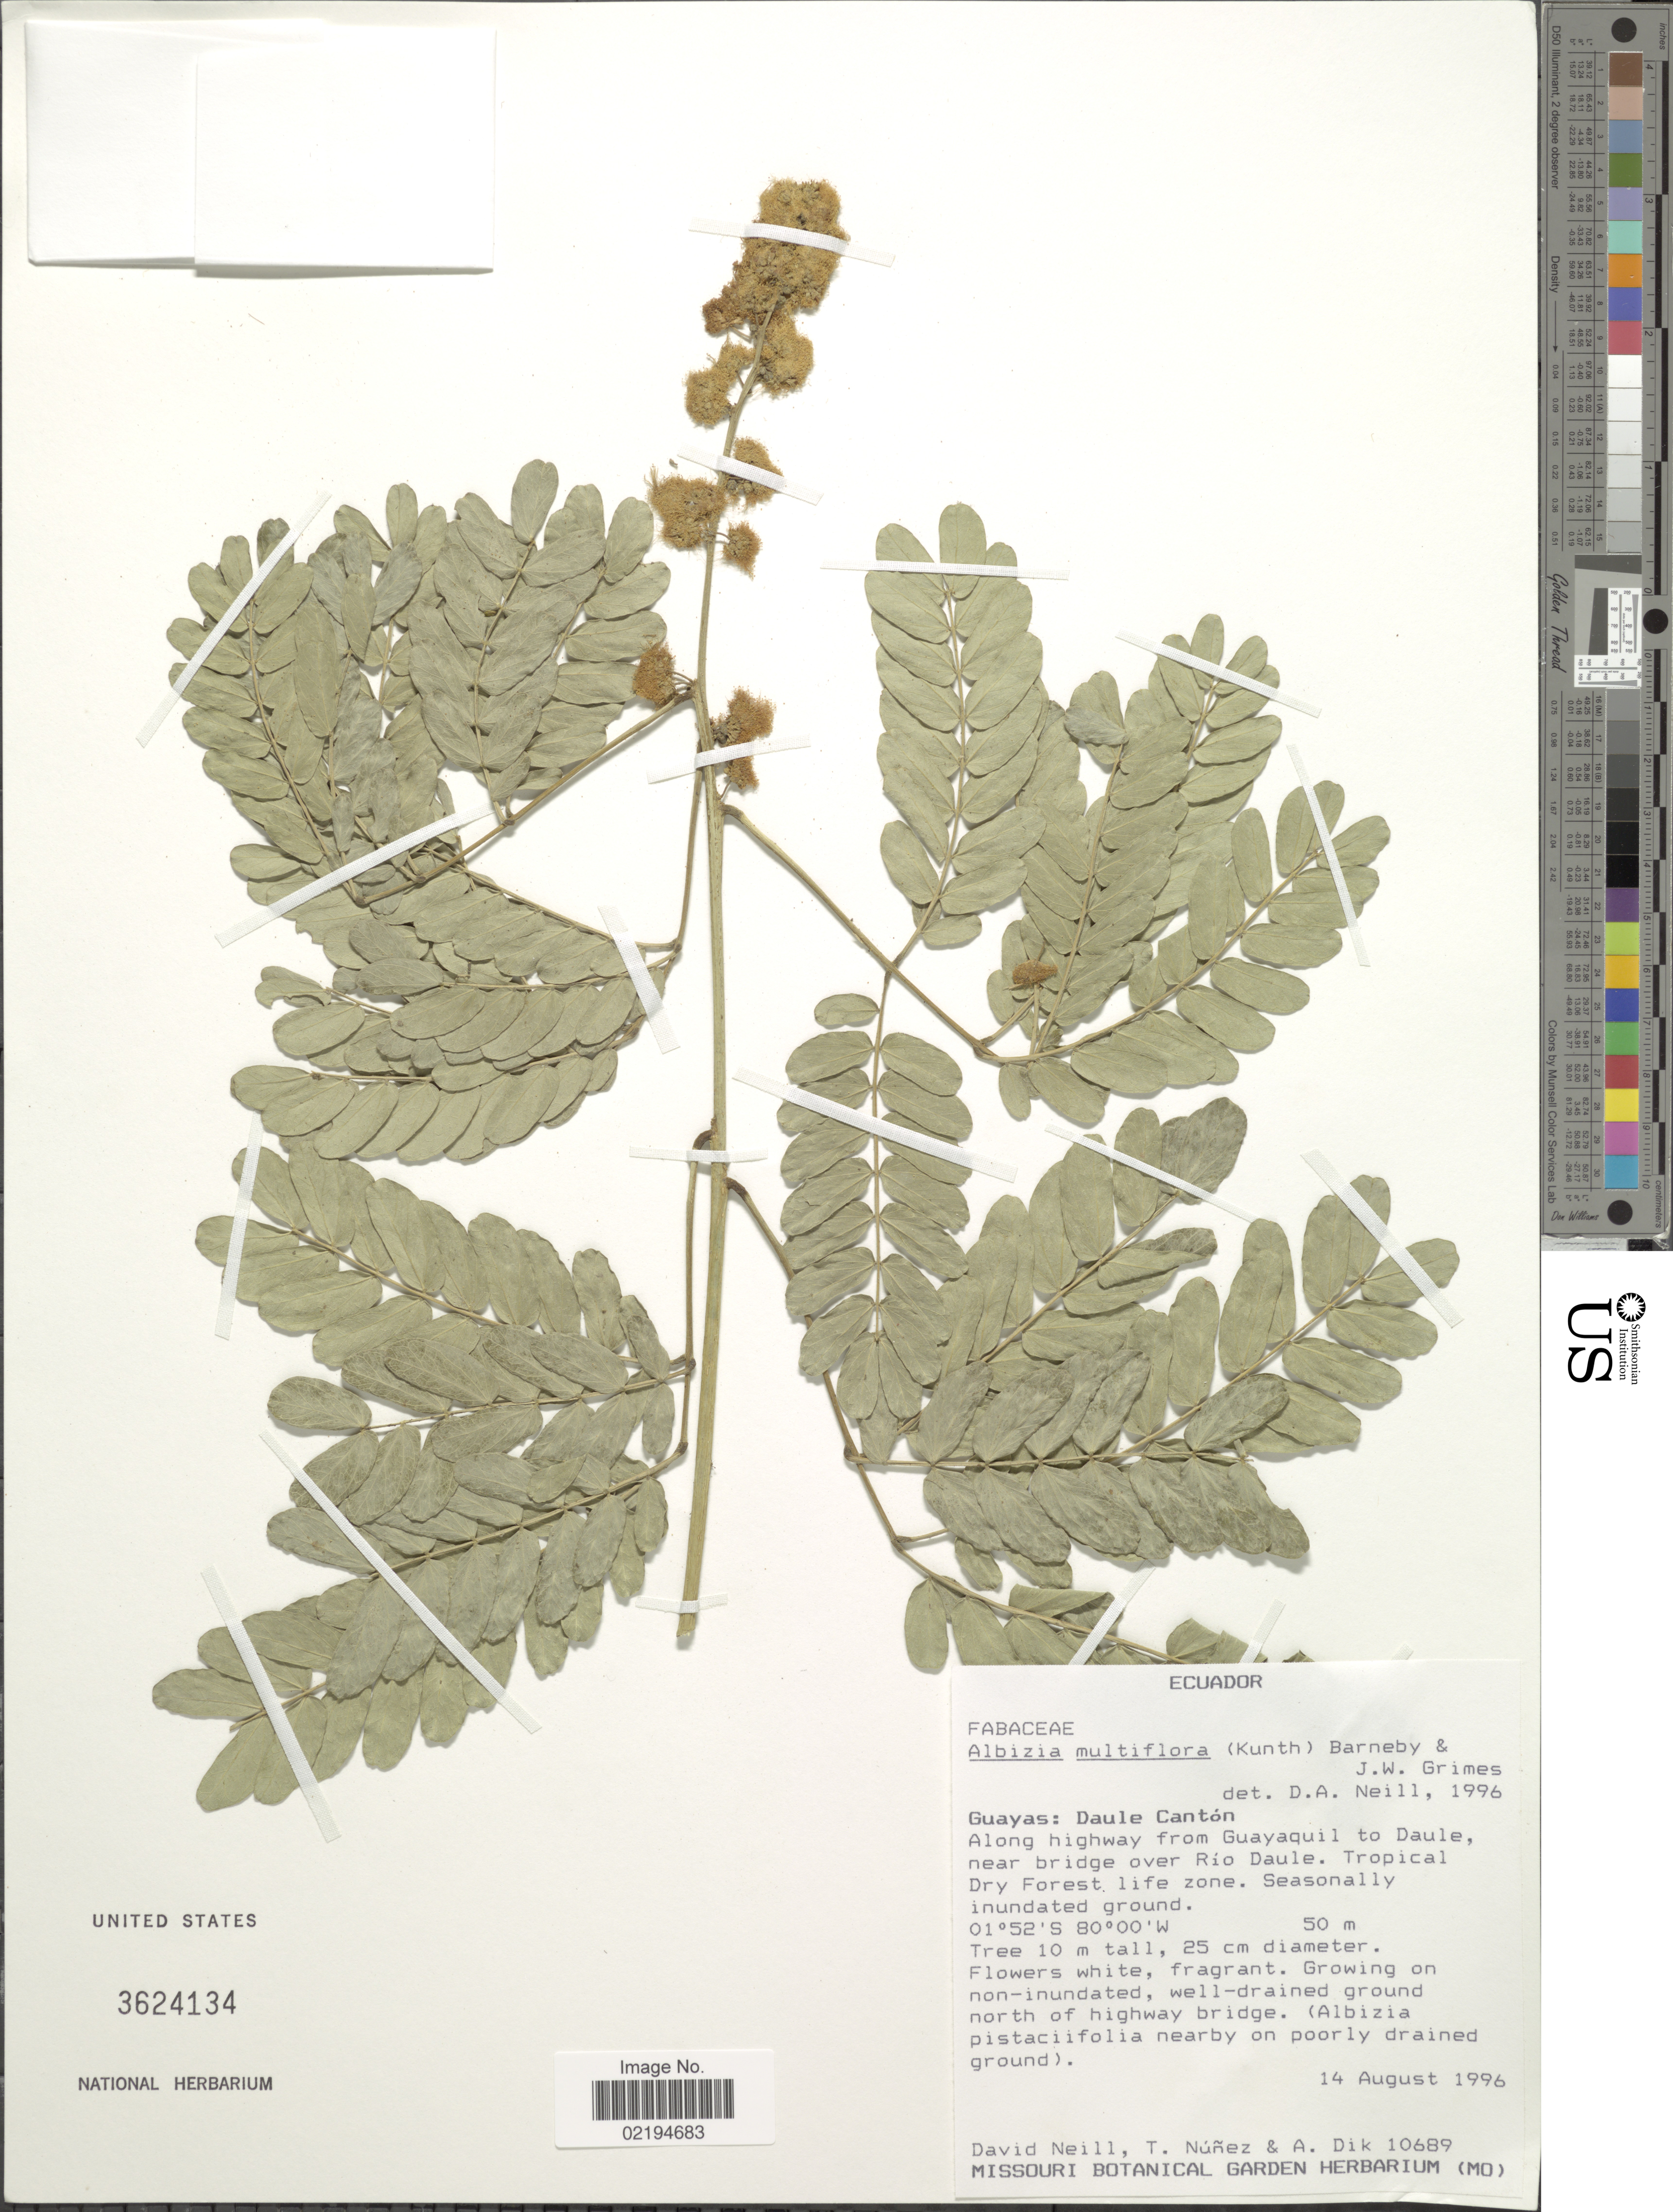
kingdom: Plantae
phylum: Tracheophyta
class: Magnoliopsida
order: Fabales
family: Fabaceae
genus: Pseudalbizzia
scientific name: Pseudalbizzia multiflora var. multiflora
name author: (Kunth) Koenen & Duno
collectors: D. Neill, T. Núñez & A. Dik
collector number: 10689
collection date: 1996-08-14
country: Ecuador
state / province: Guayas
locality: Daule Canton, along highway from Guayaquil to Daule, near bridge over Rio Daule, Tropical Dry Forest life zone.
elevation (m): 50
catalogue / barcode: US 3624134